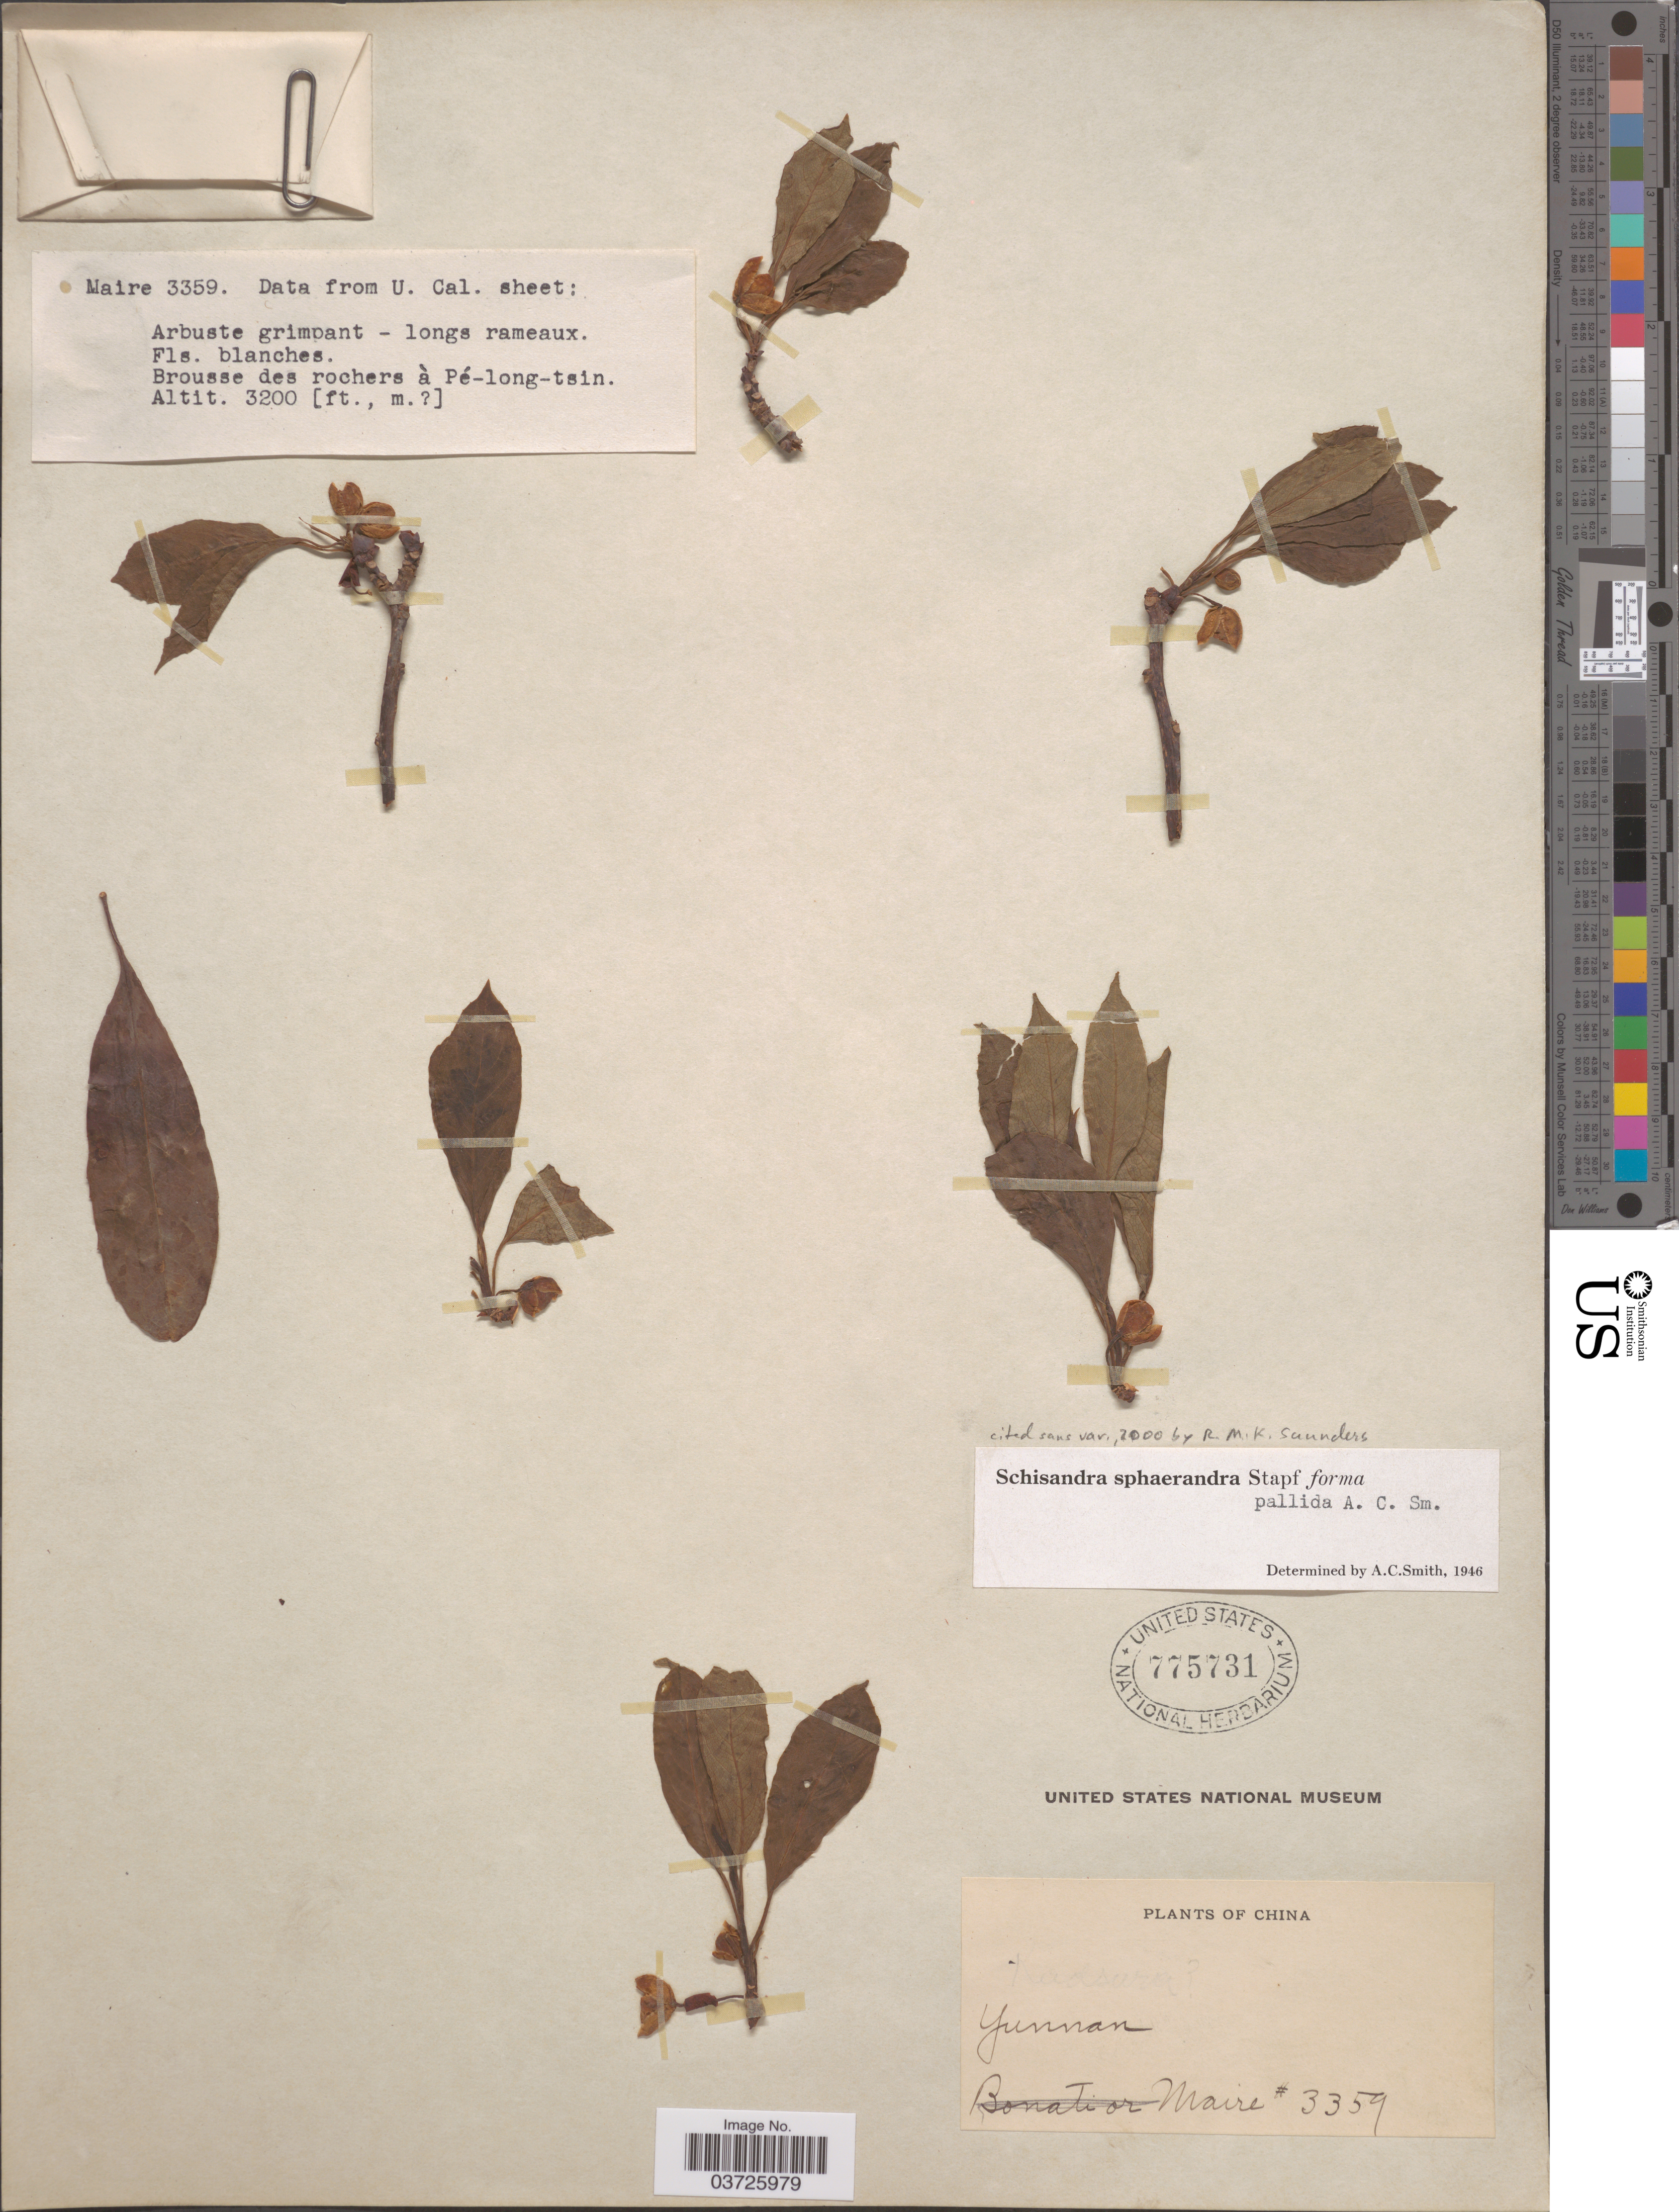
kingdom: Plantae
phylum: Tracheophyta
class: Magnoliopsida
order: Austrobaileyales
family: Schisandraceae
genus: Schisandra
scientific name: Schisandra grandiflora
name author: (Wall.) Hook. f. & Thoms.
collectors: Maire, --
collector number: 3359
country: China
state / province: Yunnan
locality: Brousse des rochers à Pé-long-tsin.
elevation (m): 975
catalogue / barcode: US 775731